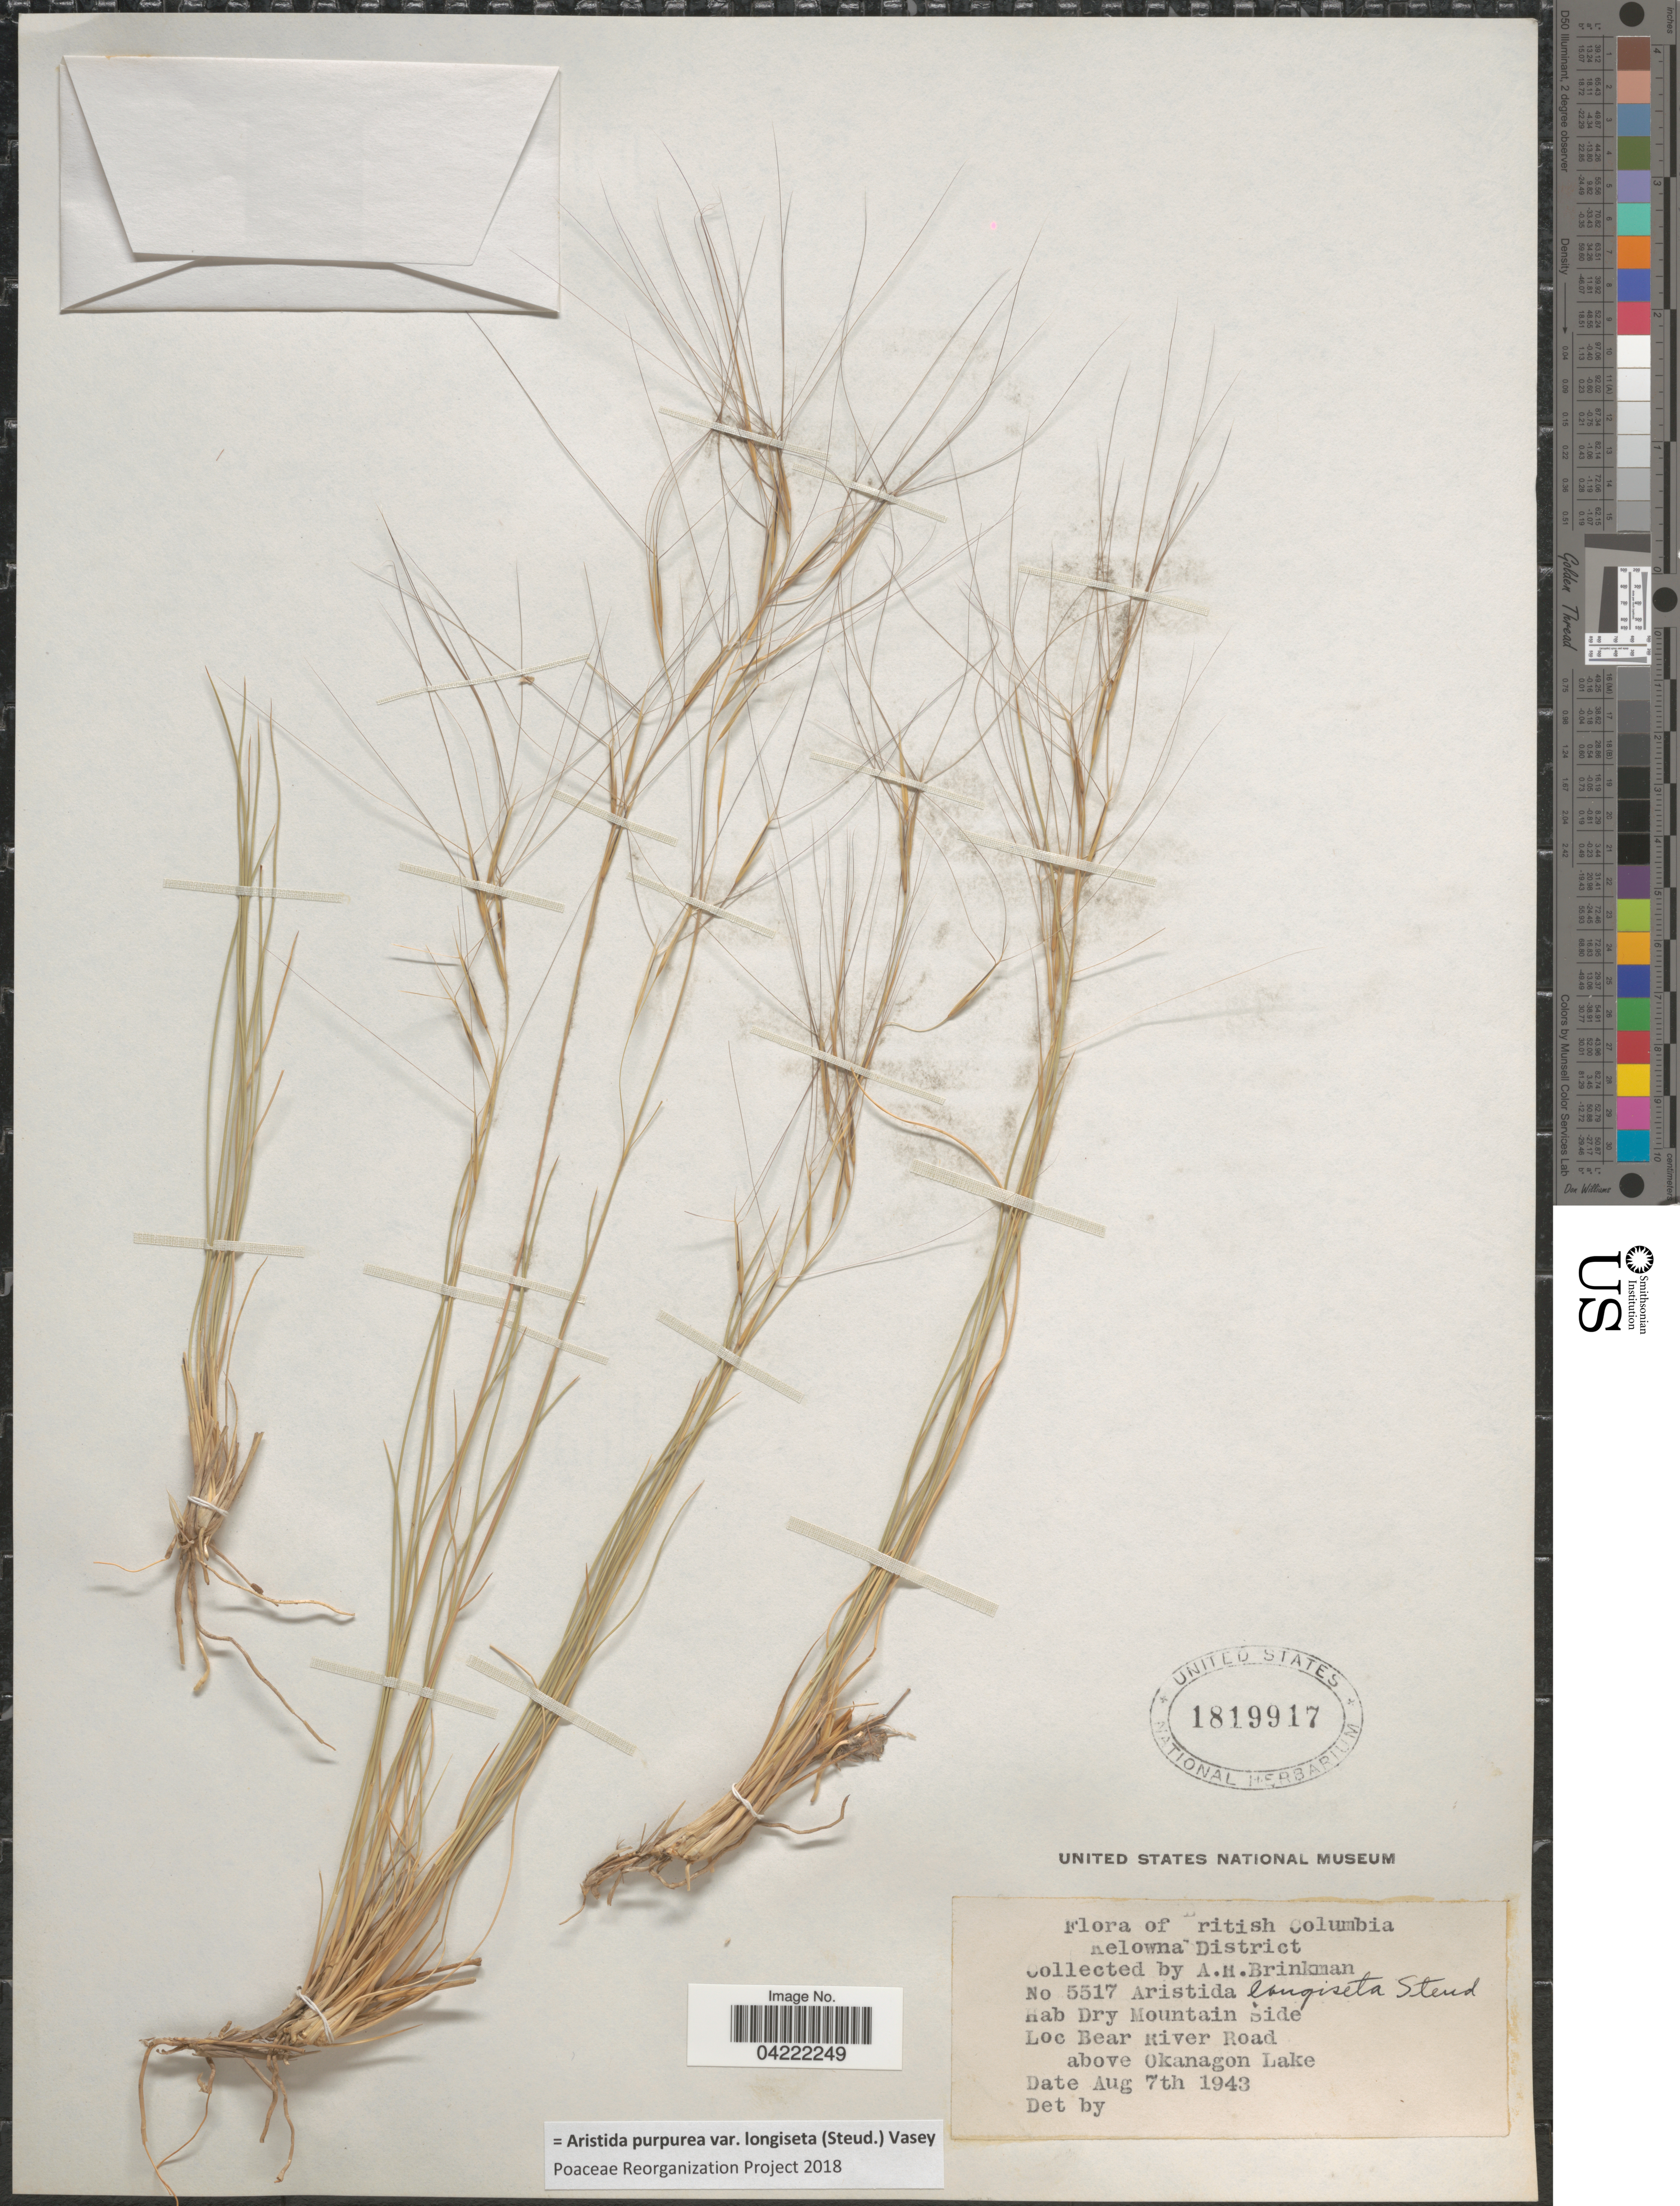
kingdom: Plantae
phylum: Tracheophyta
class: Liliopsida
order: Poales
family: Poaceae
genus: Aristida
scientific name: Aristida purpurea var. longiseta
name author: (Steud.) Vasey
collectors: A. Brinkman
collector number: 5517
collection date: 1943-08-07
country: Canada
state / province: British Columbia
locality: Kelowna District. Bear River Road above Okanagon Lake.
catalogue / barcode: US 1819917